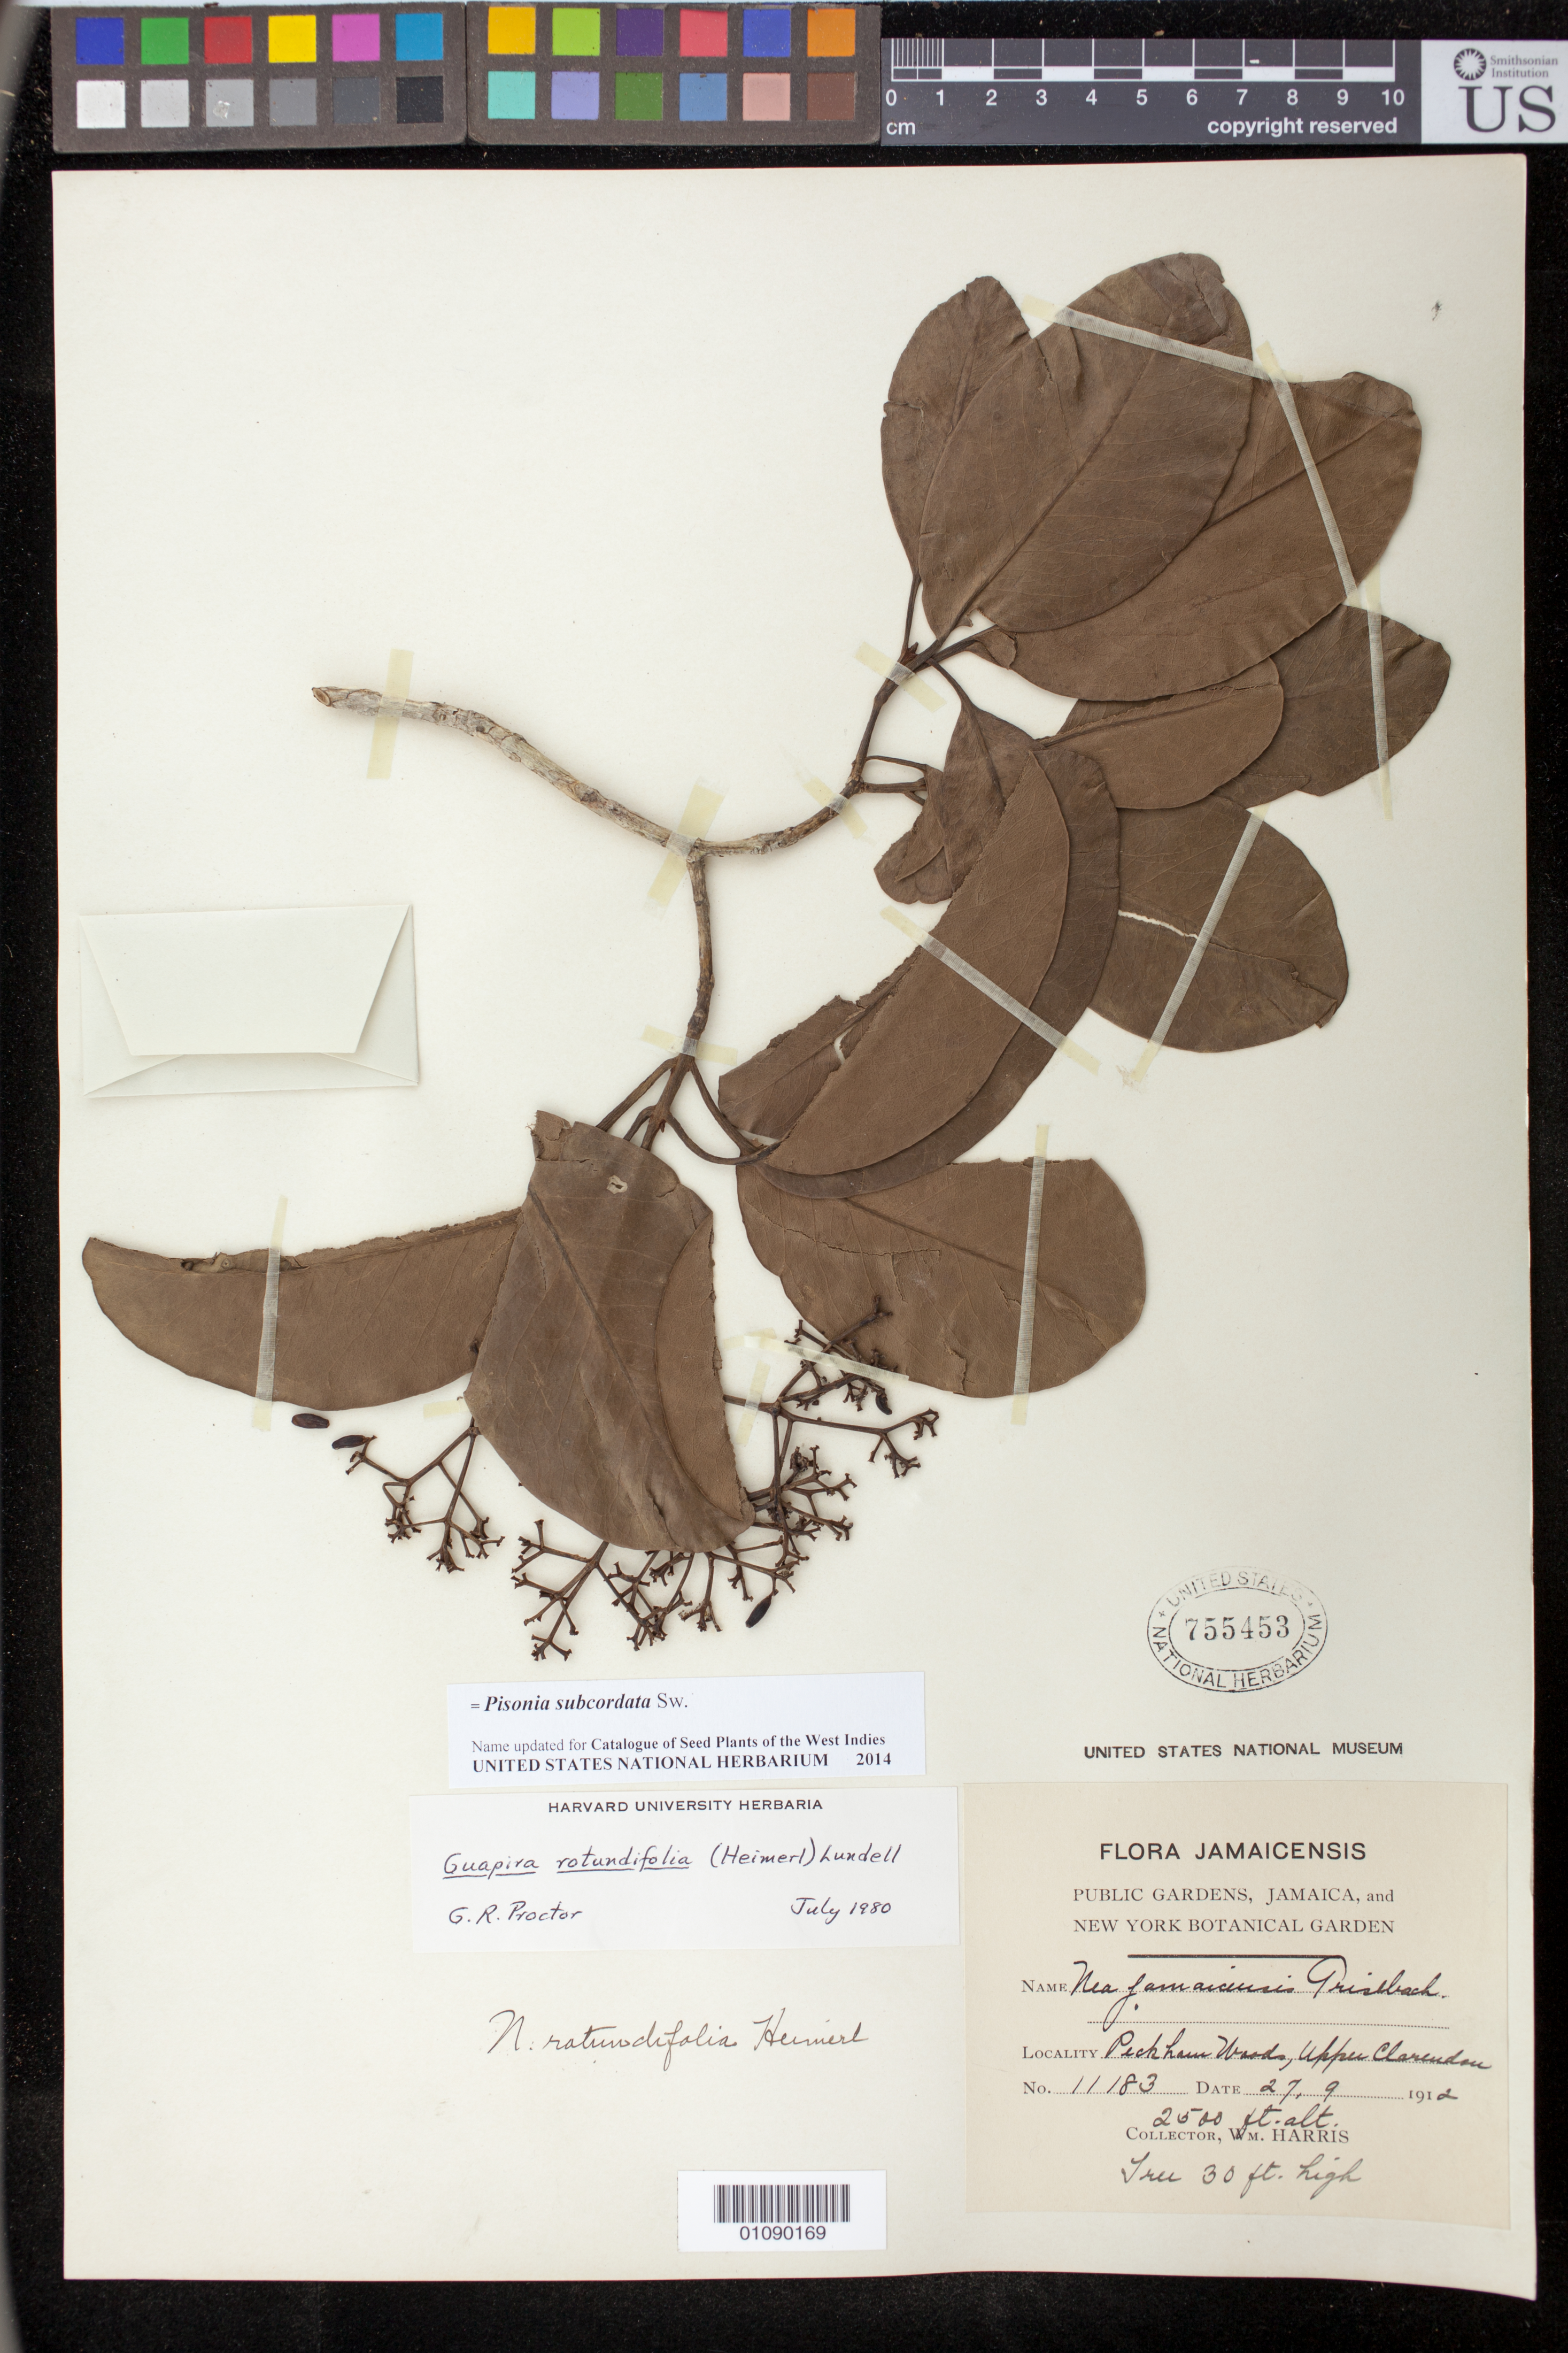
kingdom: Plantae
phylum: Tracheophyta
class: Magnoliopsida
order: Caryophyllales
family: Nyctaginaceae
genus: Pisonia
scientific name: Pisonia subcordata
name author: Sw.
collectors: W. Harris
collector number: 11183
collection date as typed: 27 Sep 1912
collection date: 1912-09-27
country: Jamaica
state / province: Clarendon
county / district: Peckham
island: Jamaica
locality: Upper Clarendon, Peckham Woods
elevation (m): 762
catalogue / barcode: US 755453